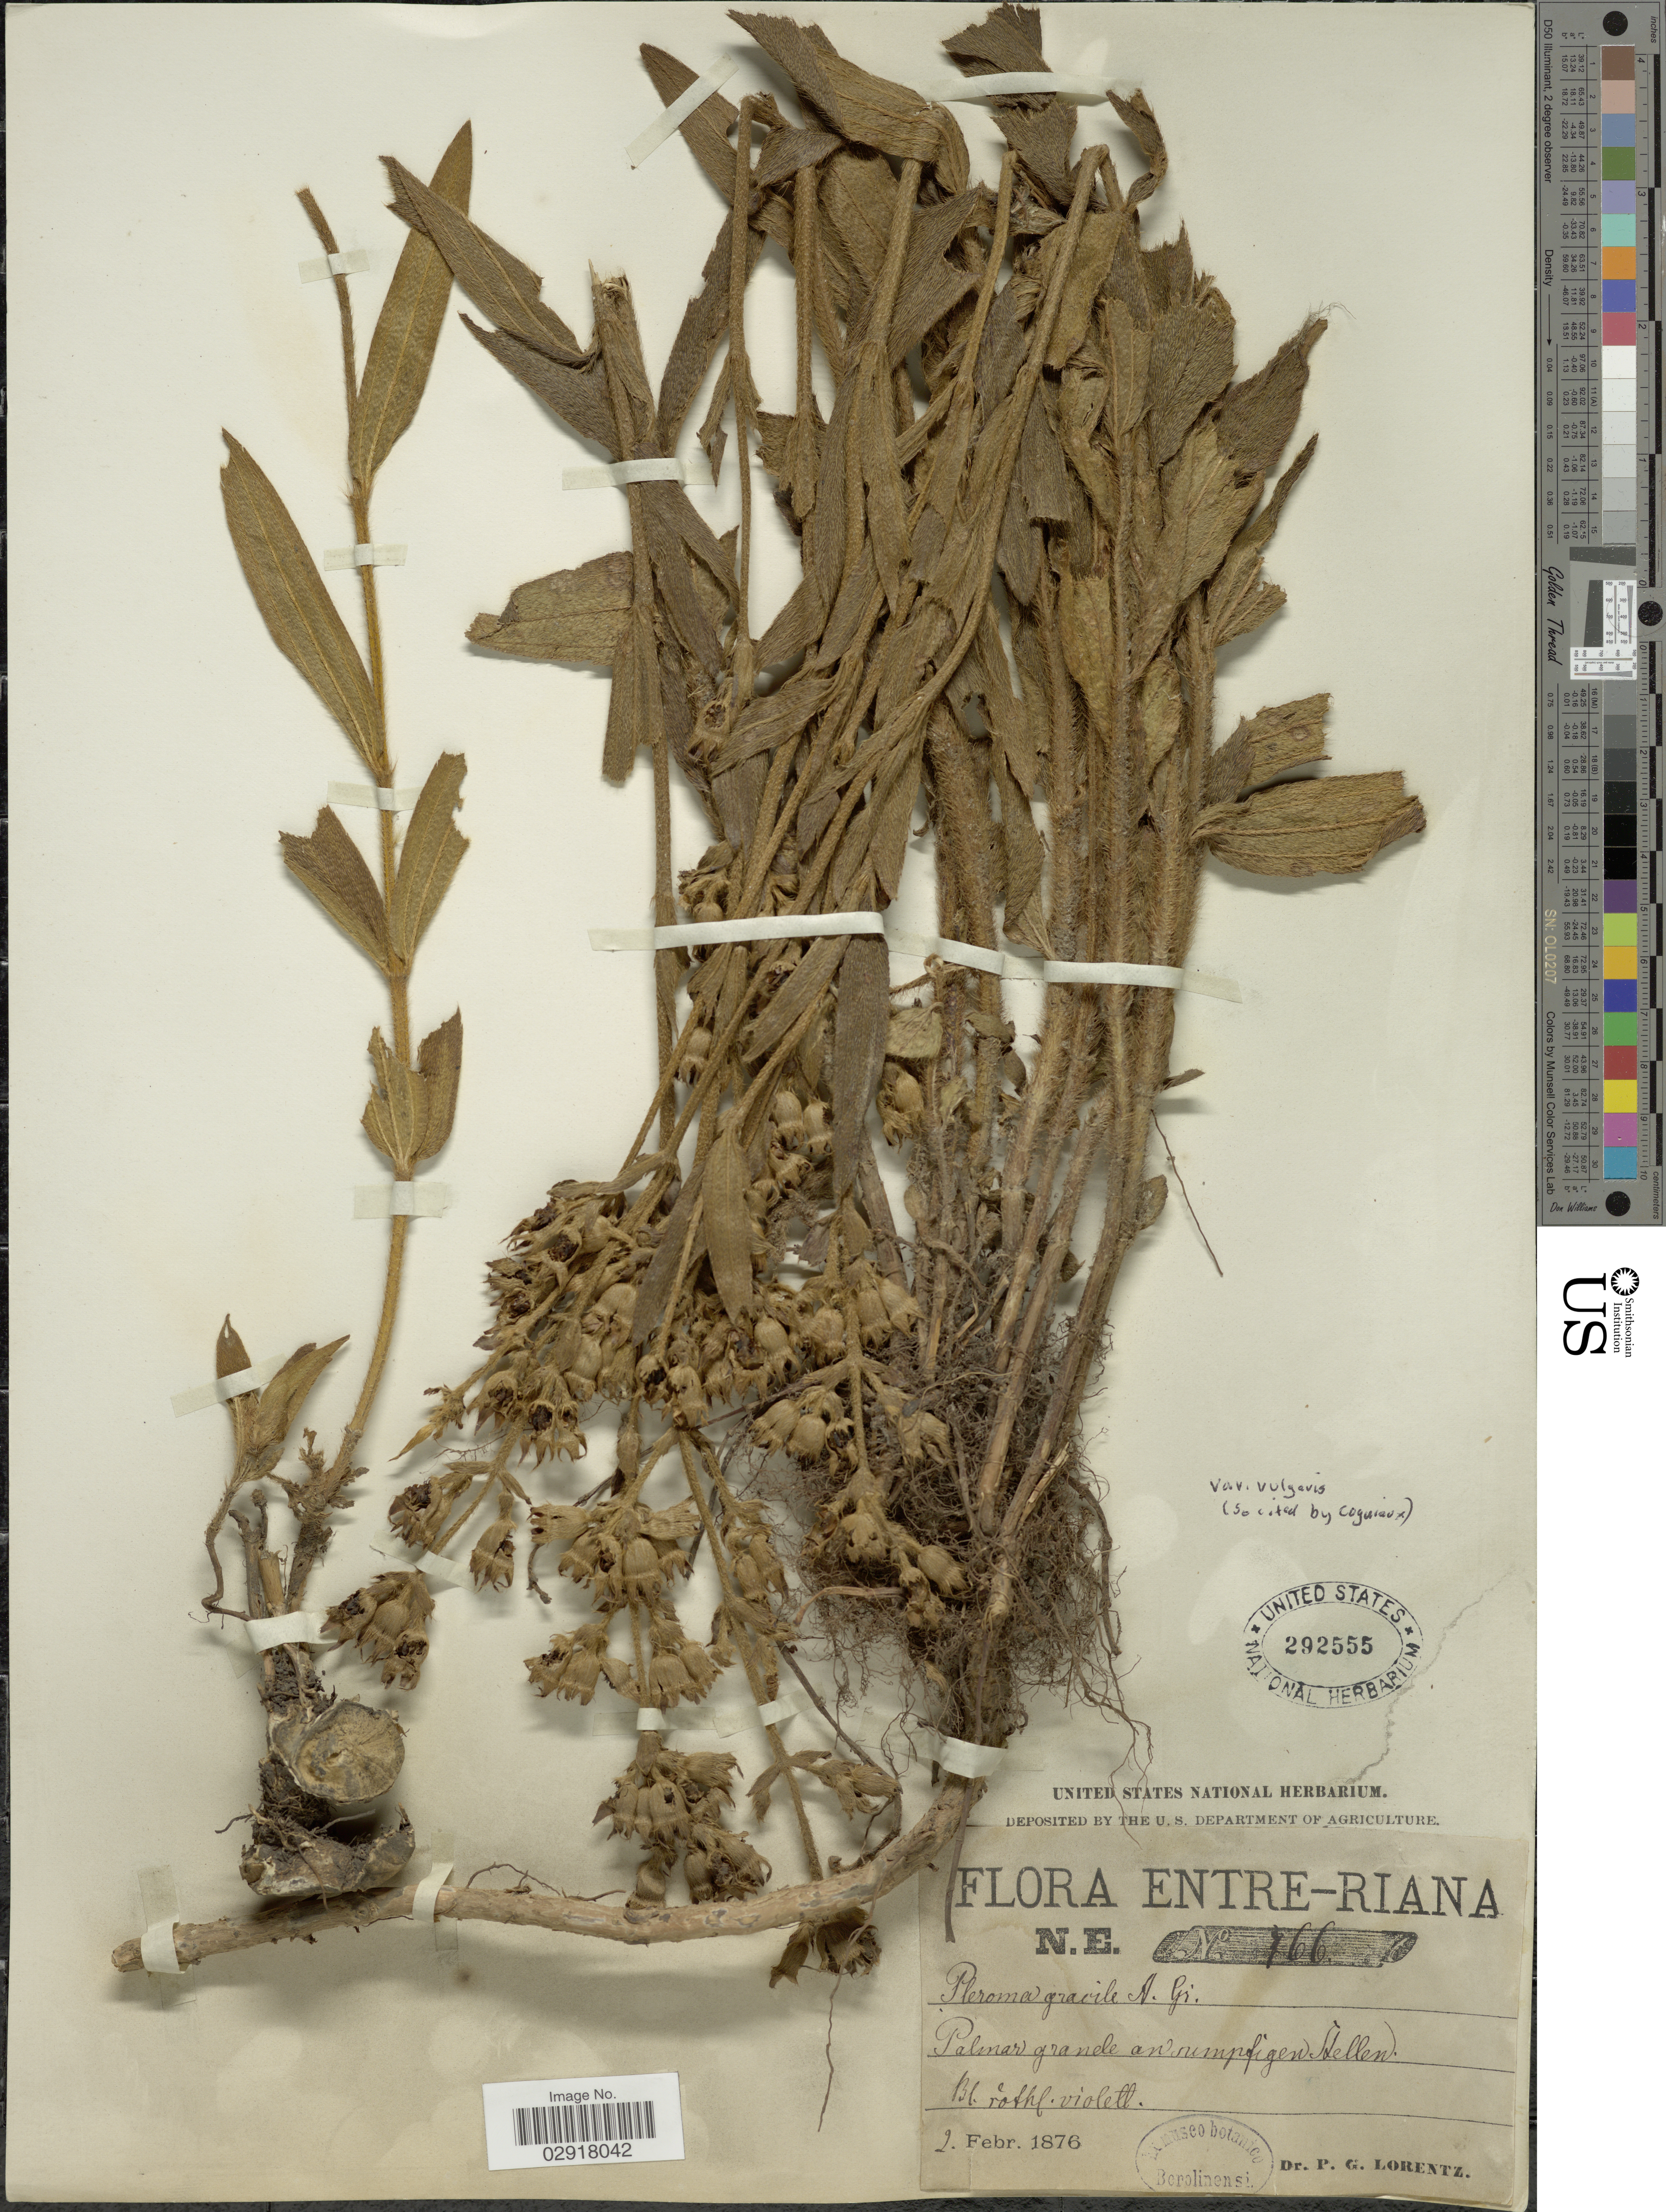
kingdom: Plantae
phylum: Tracheophyta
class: Magnoliopsida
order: Myrtales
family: Melastomataceae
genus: Chaetogastra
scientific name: Chaetogastra gracilis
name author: (Bonpl.) DC.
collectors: P. G. Lorentz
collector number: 766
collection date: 1876-02-02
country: Argentina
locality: Entre-Riana N.E.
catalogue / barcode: US 292555